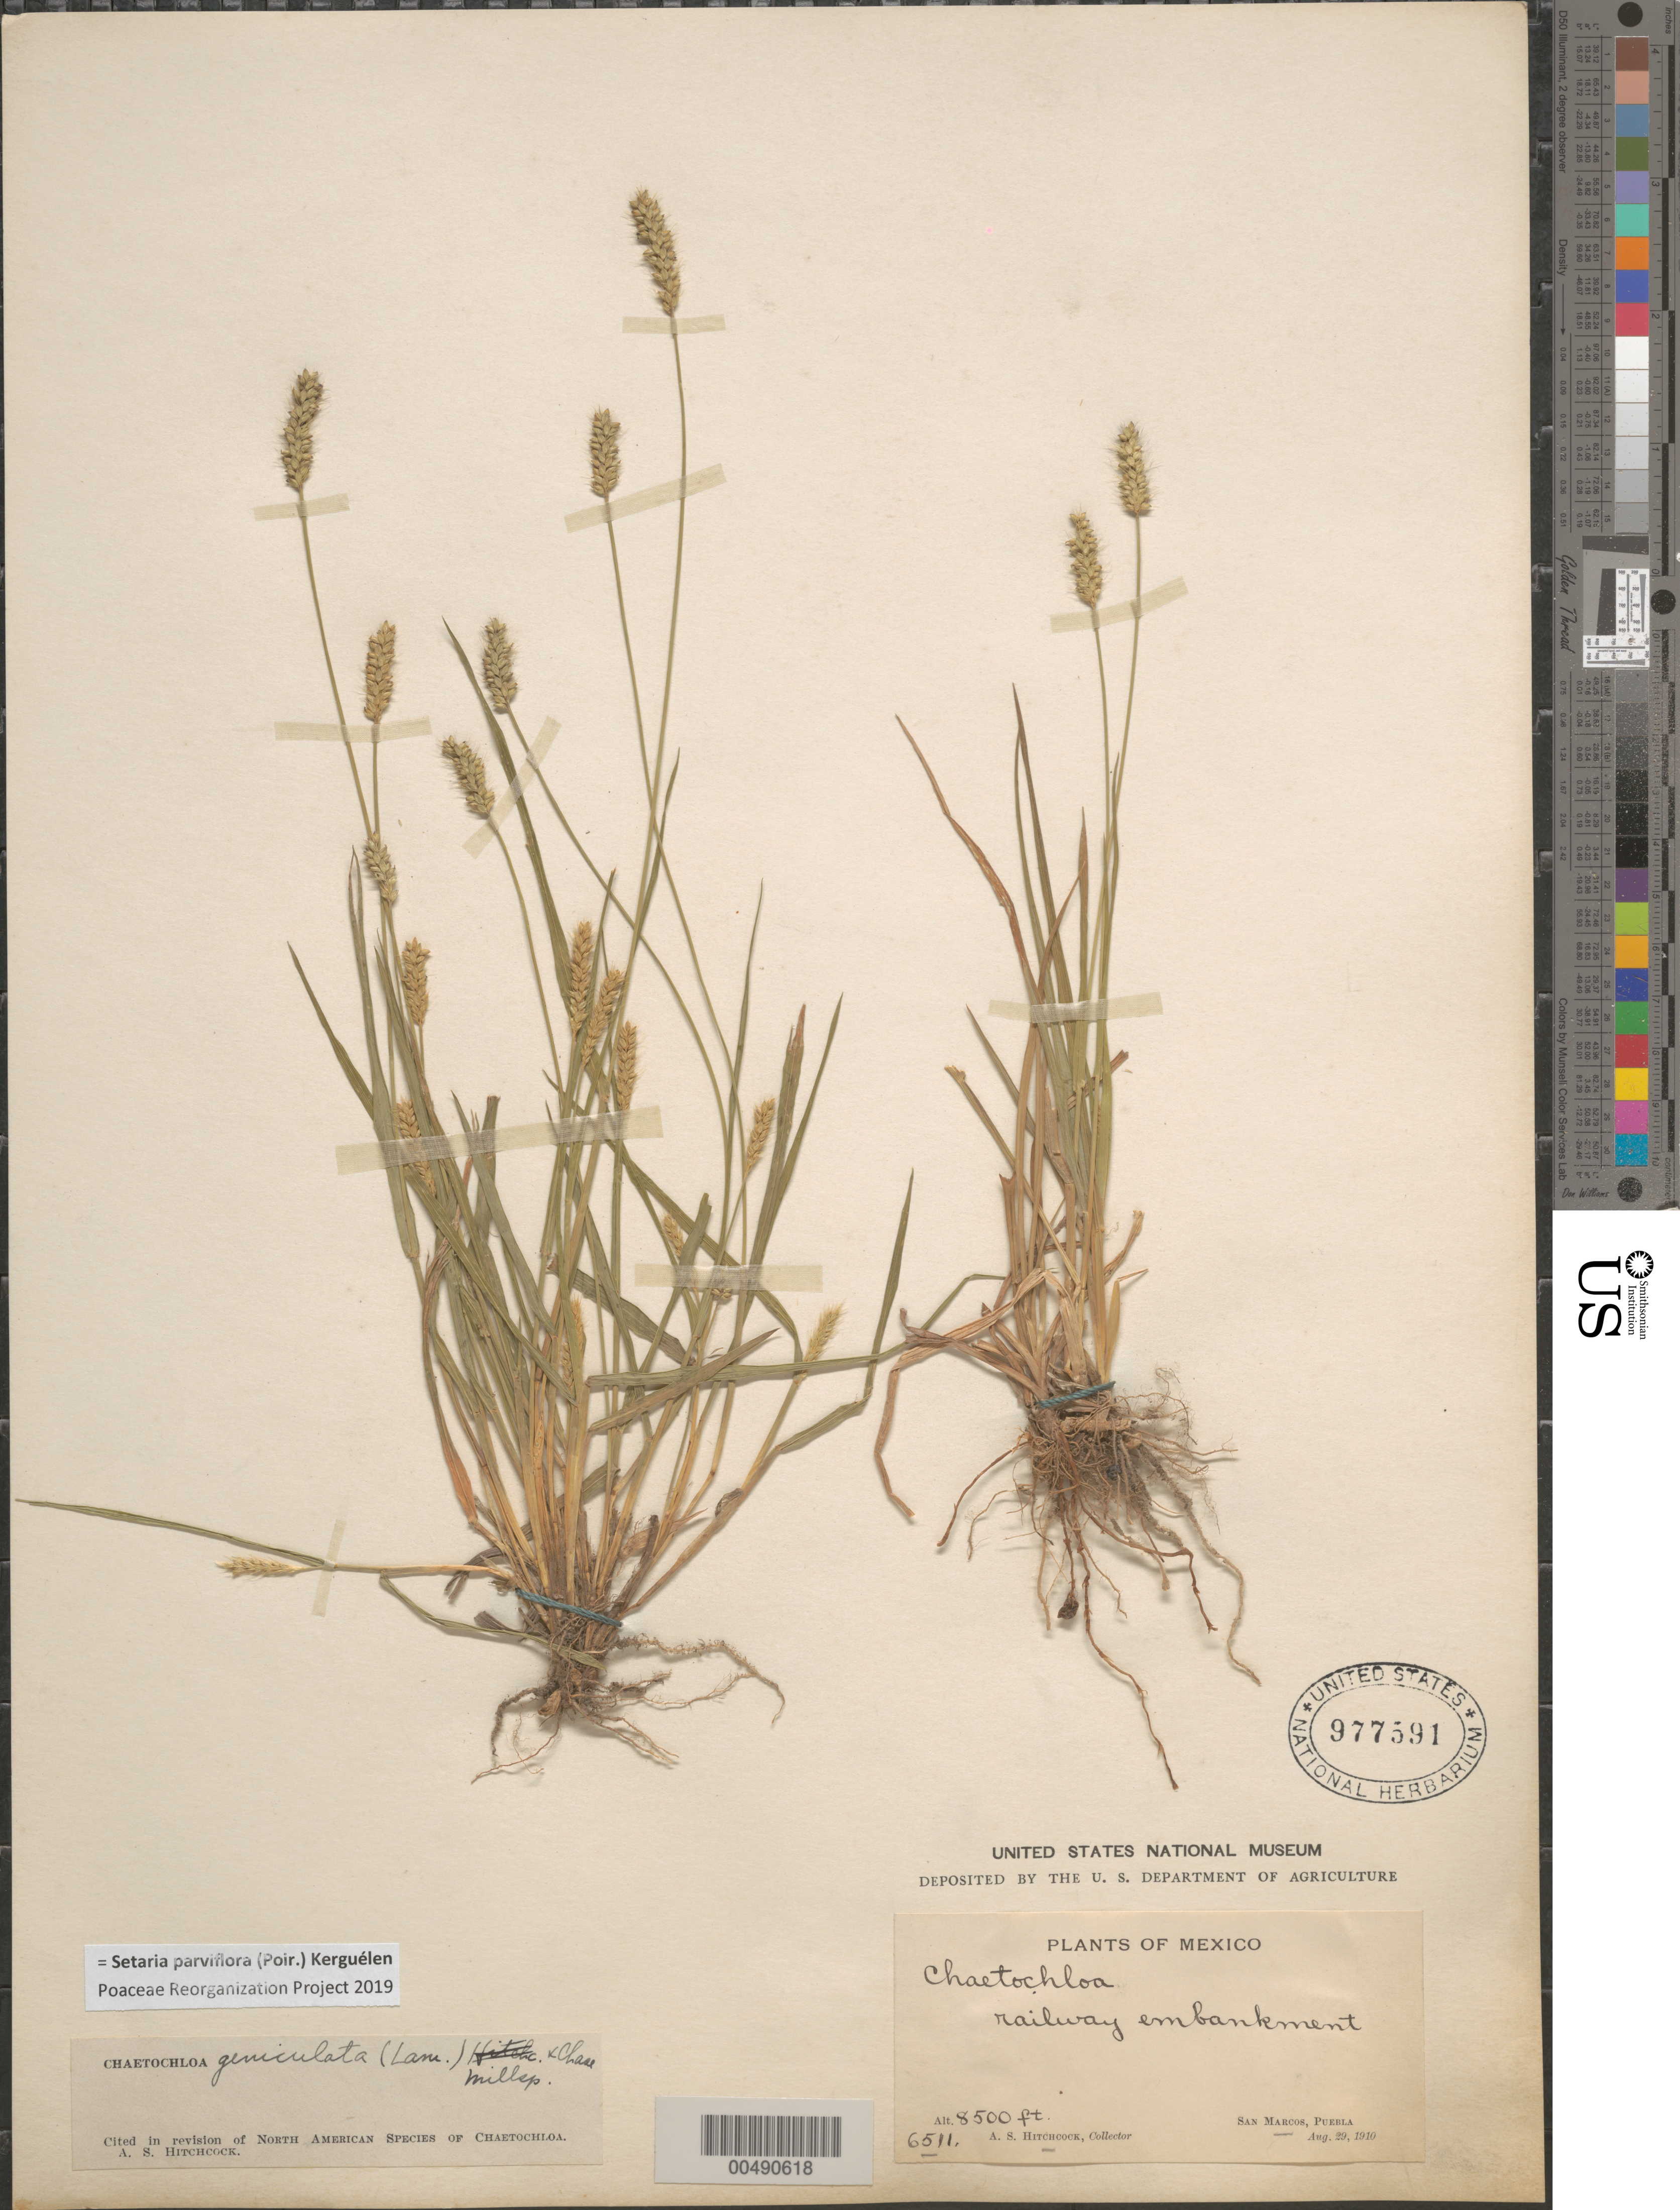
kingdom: Plantae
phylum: Tracheophyta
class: Liliopsida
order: Poales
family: Poaceae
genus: Setaria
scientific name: Setaria parviflora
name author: (Poir.) Kerguélen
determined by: Poaceae Reorganization Project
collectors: A. S. Hitchcock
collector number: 6511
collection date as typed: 29 Aug 1910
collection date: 1910-08-29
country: Mexico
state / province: Puebla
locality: San Marcos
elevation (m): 2591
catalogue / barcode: US 977591